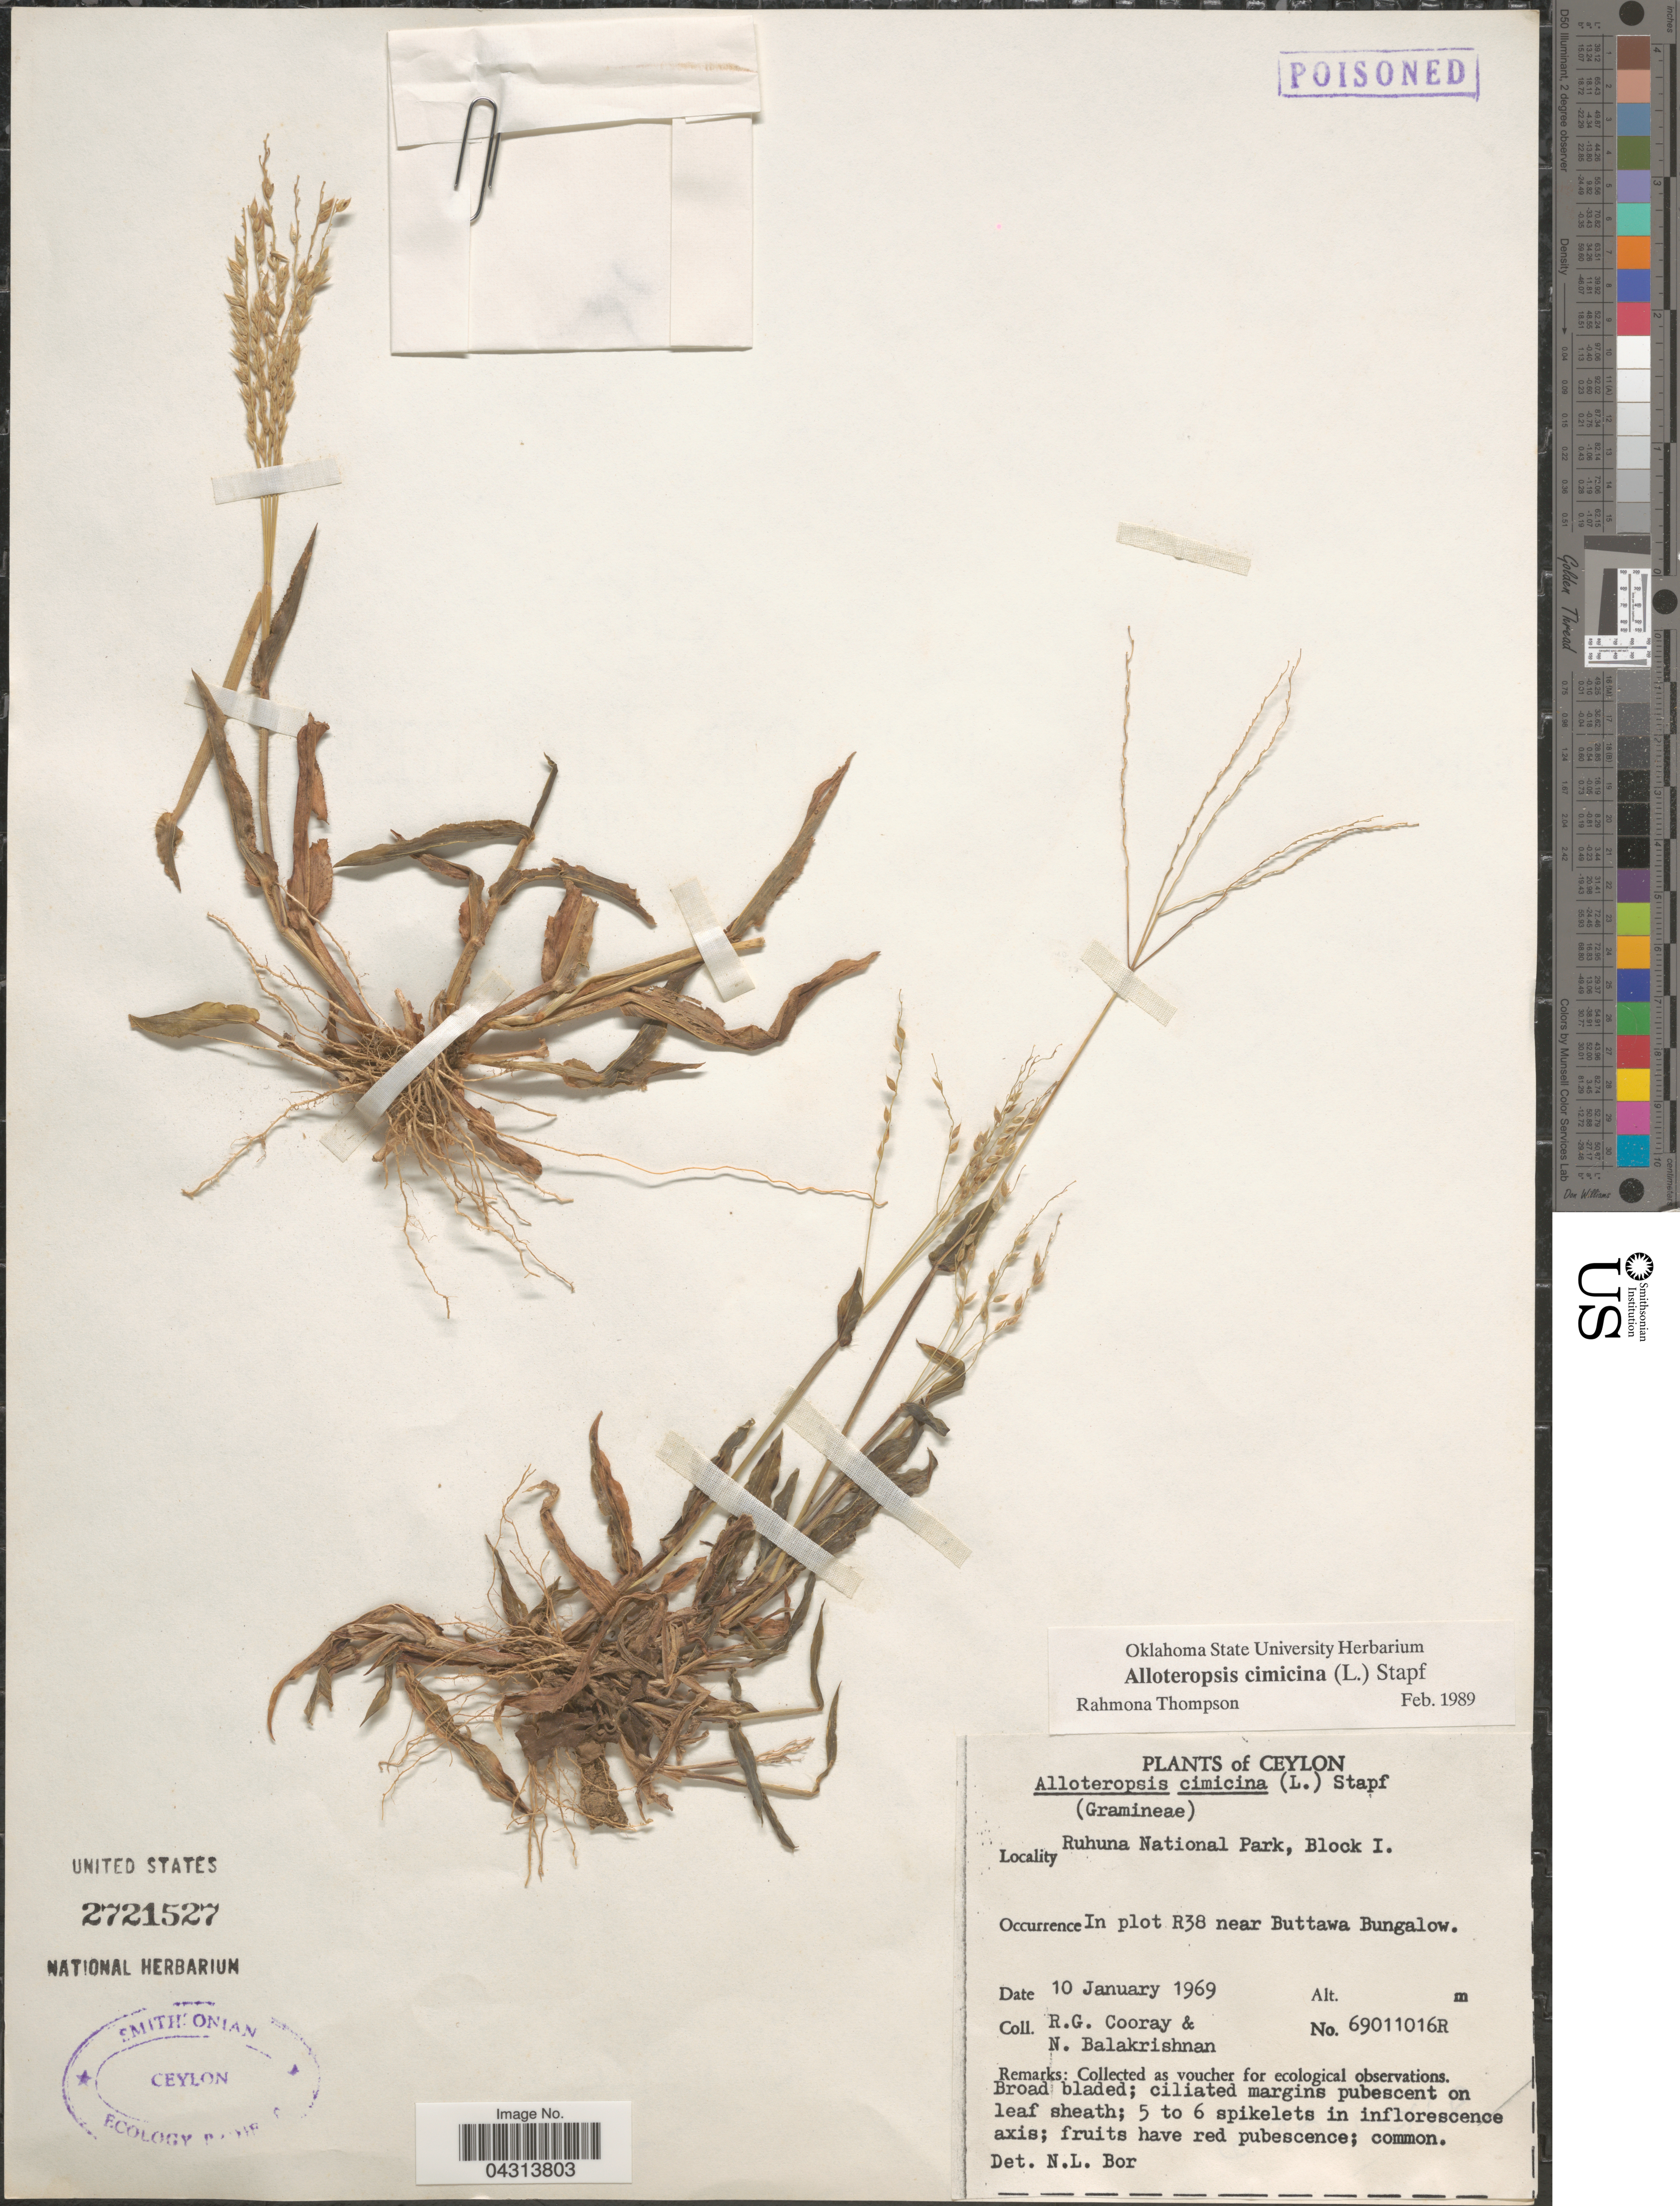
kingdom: Plantae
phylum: Tracheophyta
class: Liliopsida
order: Poales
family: Poaceae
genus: Alloteropsis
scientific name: Alloteropsis cimicina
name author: (L.) Stapf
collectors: R. Cooray & N. Balakrishnan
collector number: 69011016R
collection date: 1969-01-10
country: Sri Lanka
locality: Ceylon. Rahuna National Park, Block I. In plot R38 near Buttawa Bungalow.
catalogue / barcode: US 2721527